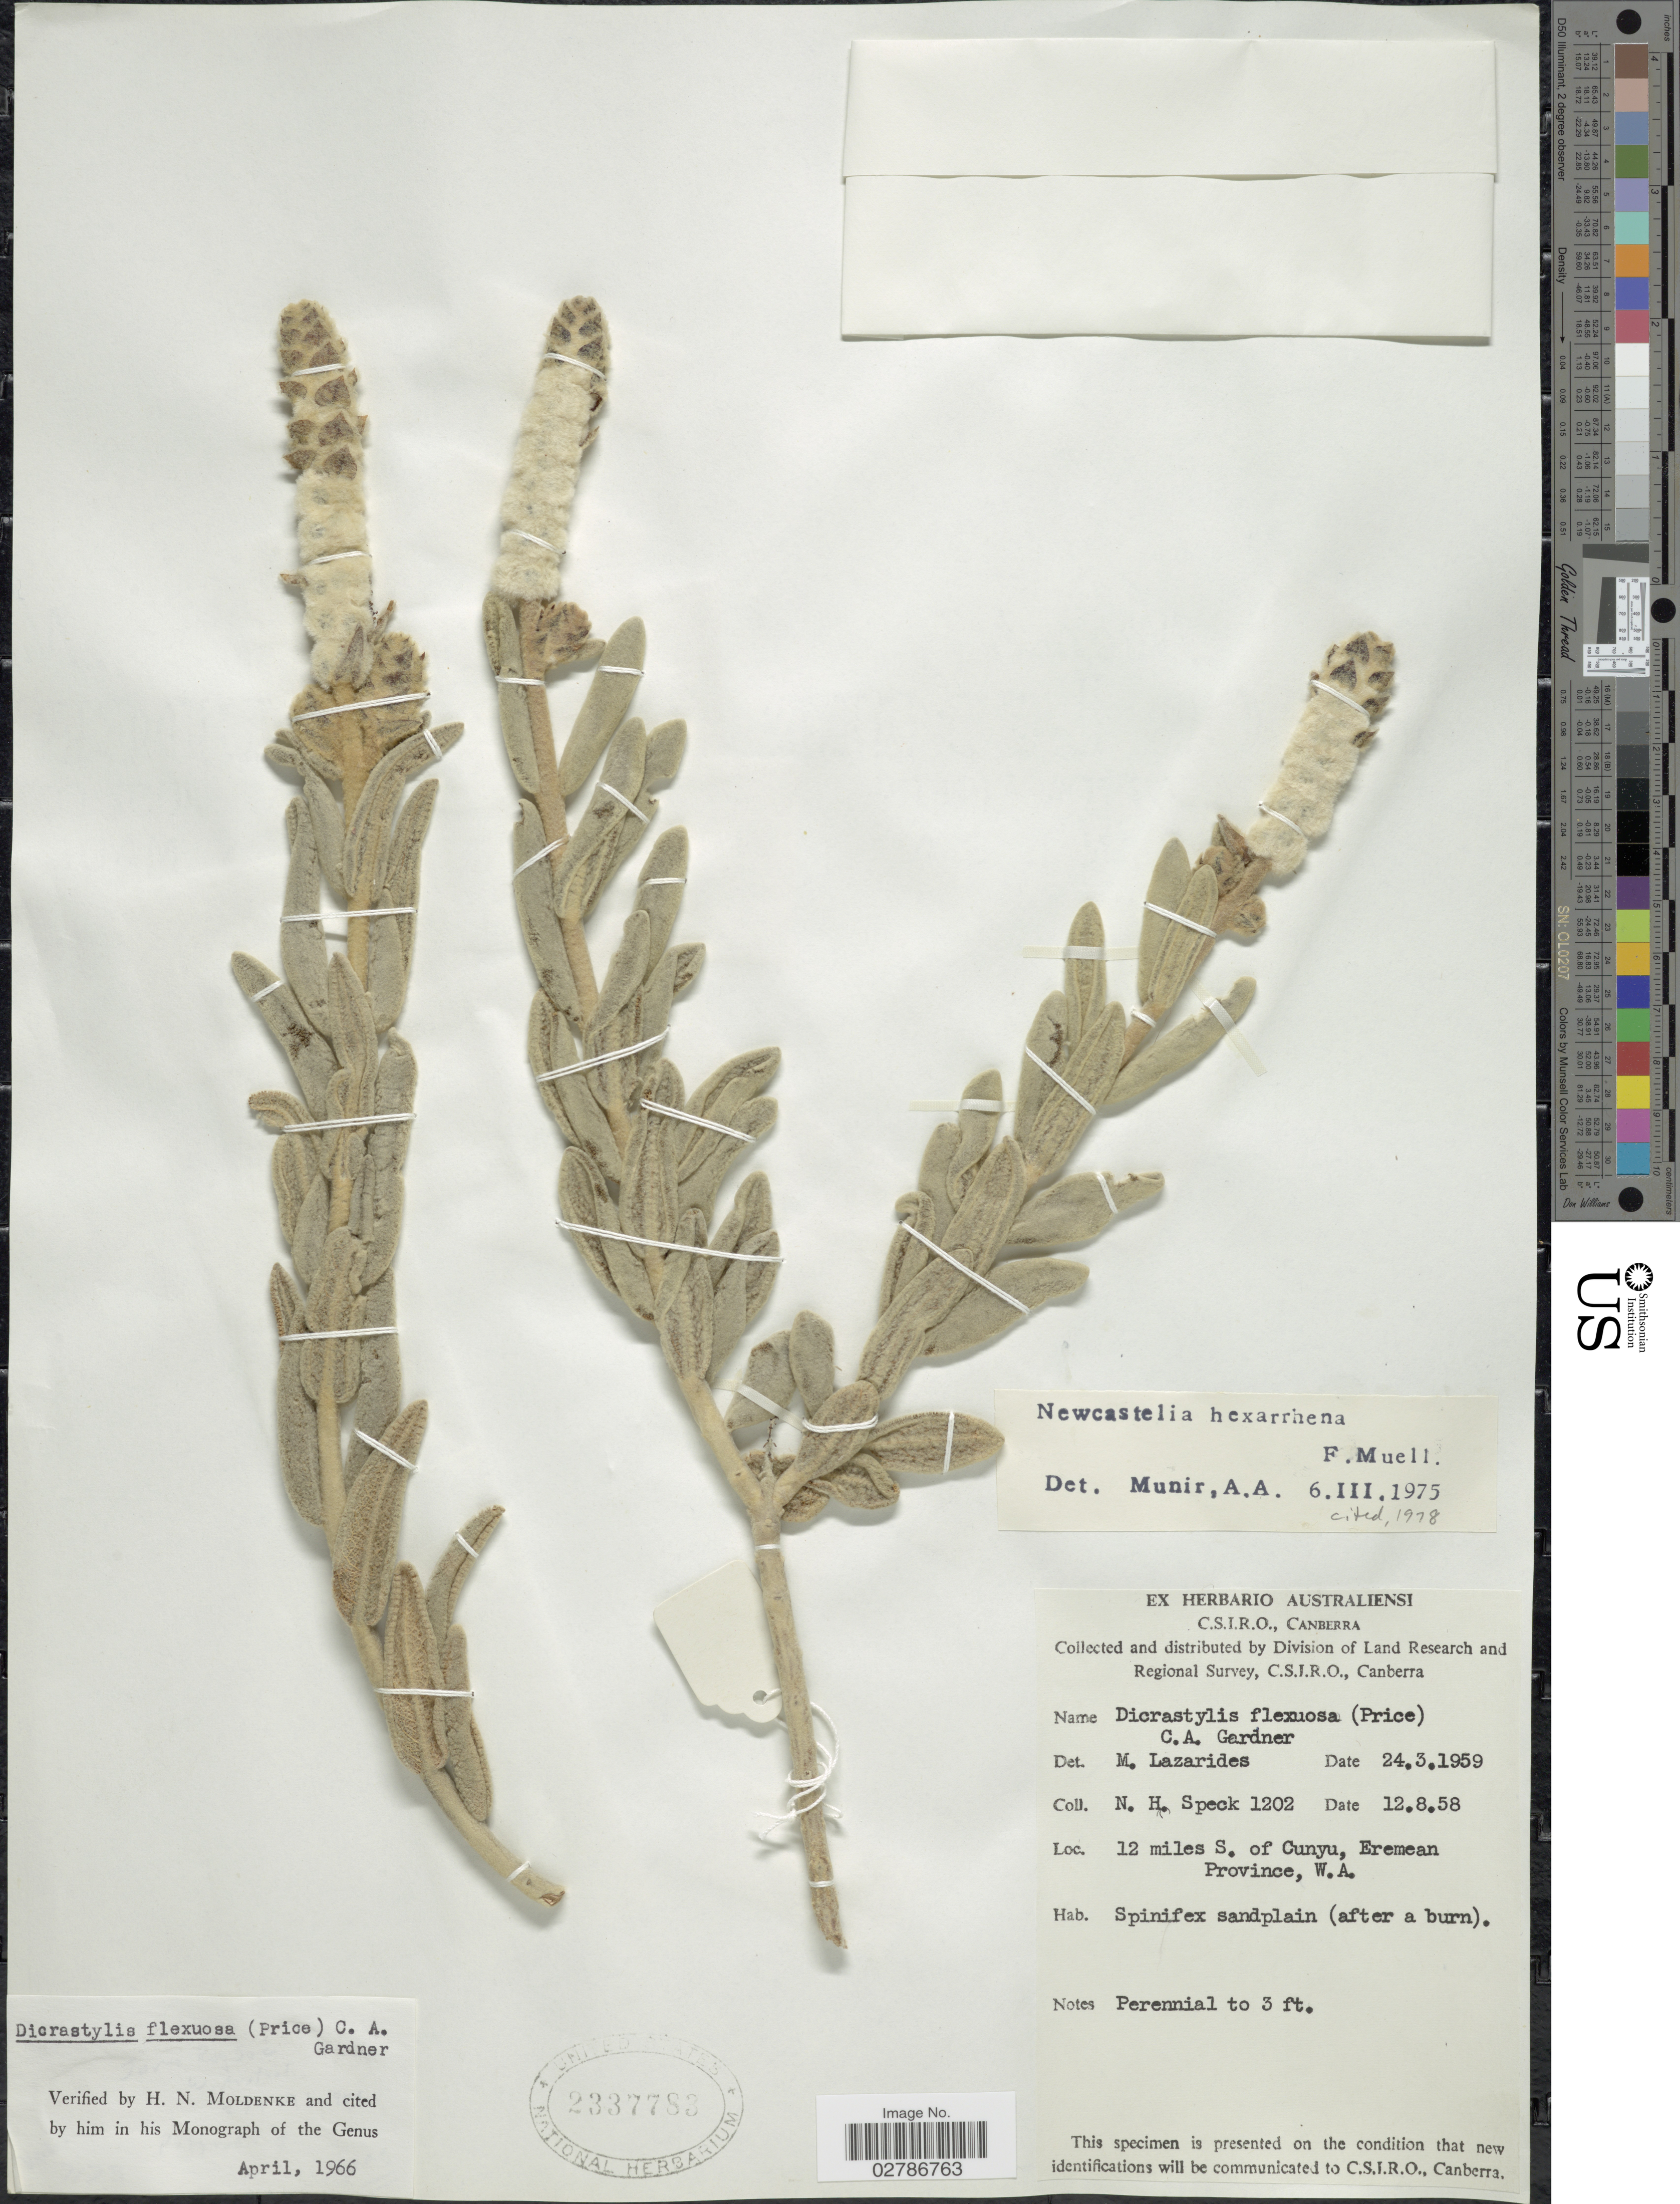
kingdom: Plantae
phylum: Tracheophyta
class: Magnoliopsida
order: Lamiales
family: Lamiaceae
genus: Newcastelia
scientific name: Newcastelia hexarrhena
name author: F. Muell.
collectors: N. Speck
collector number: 1202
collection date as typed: Transcribed d/m/y: 12/8/58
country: Australia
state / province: Western Australia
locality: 12 miles S. of Cunyu, Eremean Province. W.A.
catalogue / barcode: US 2337783